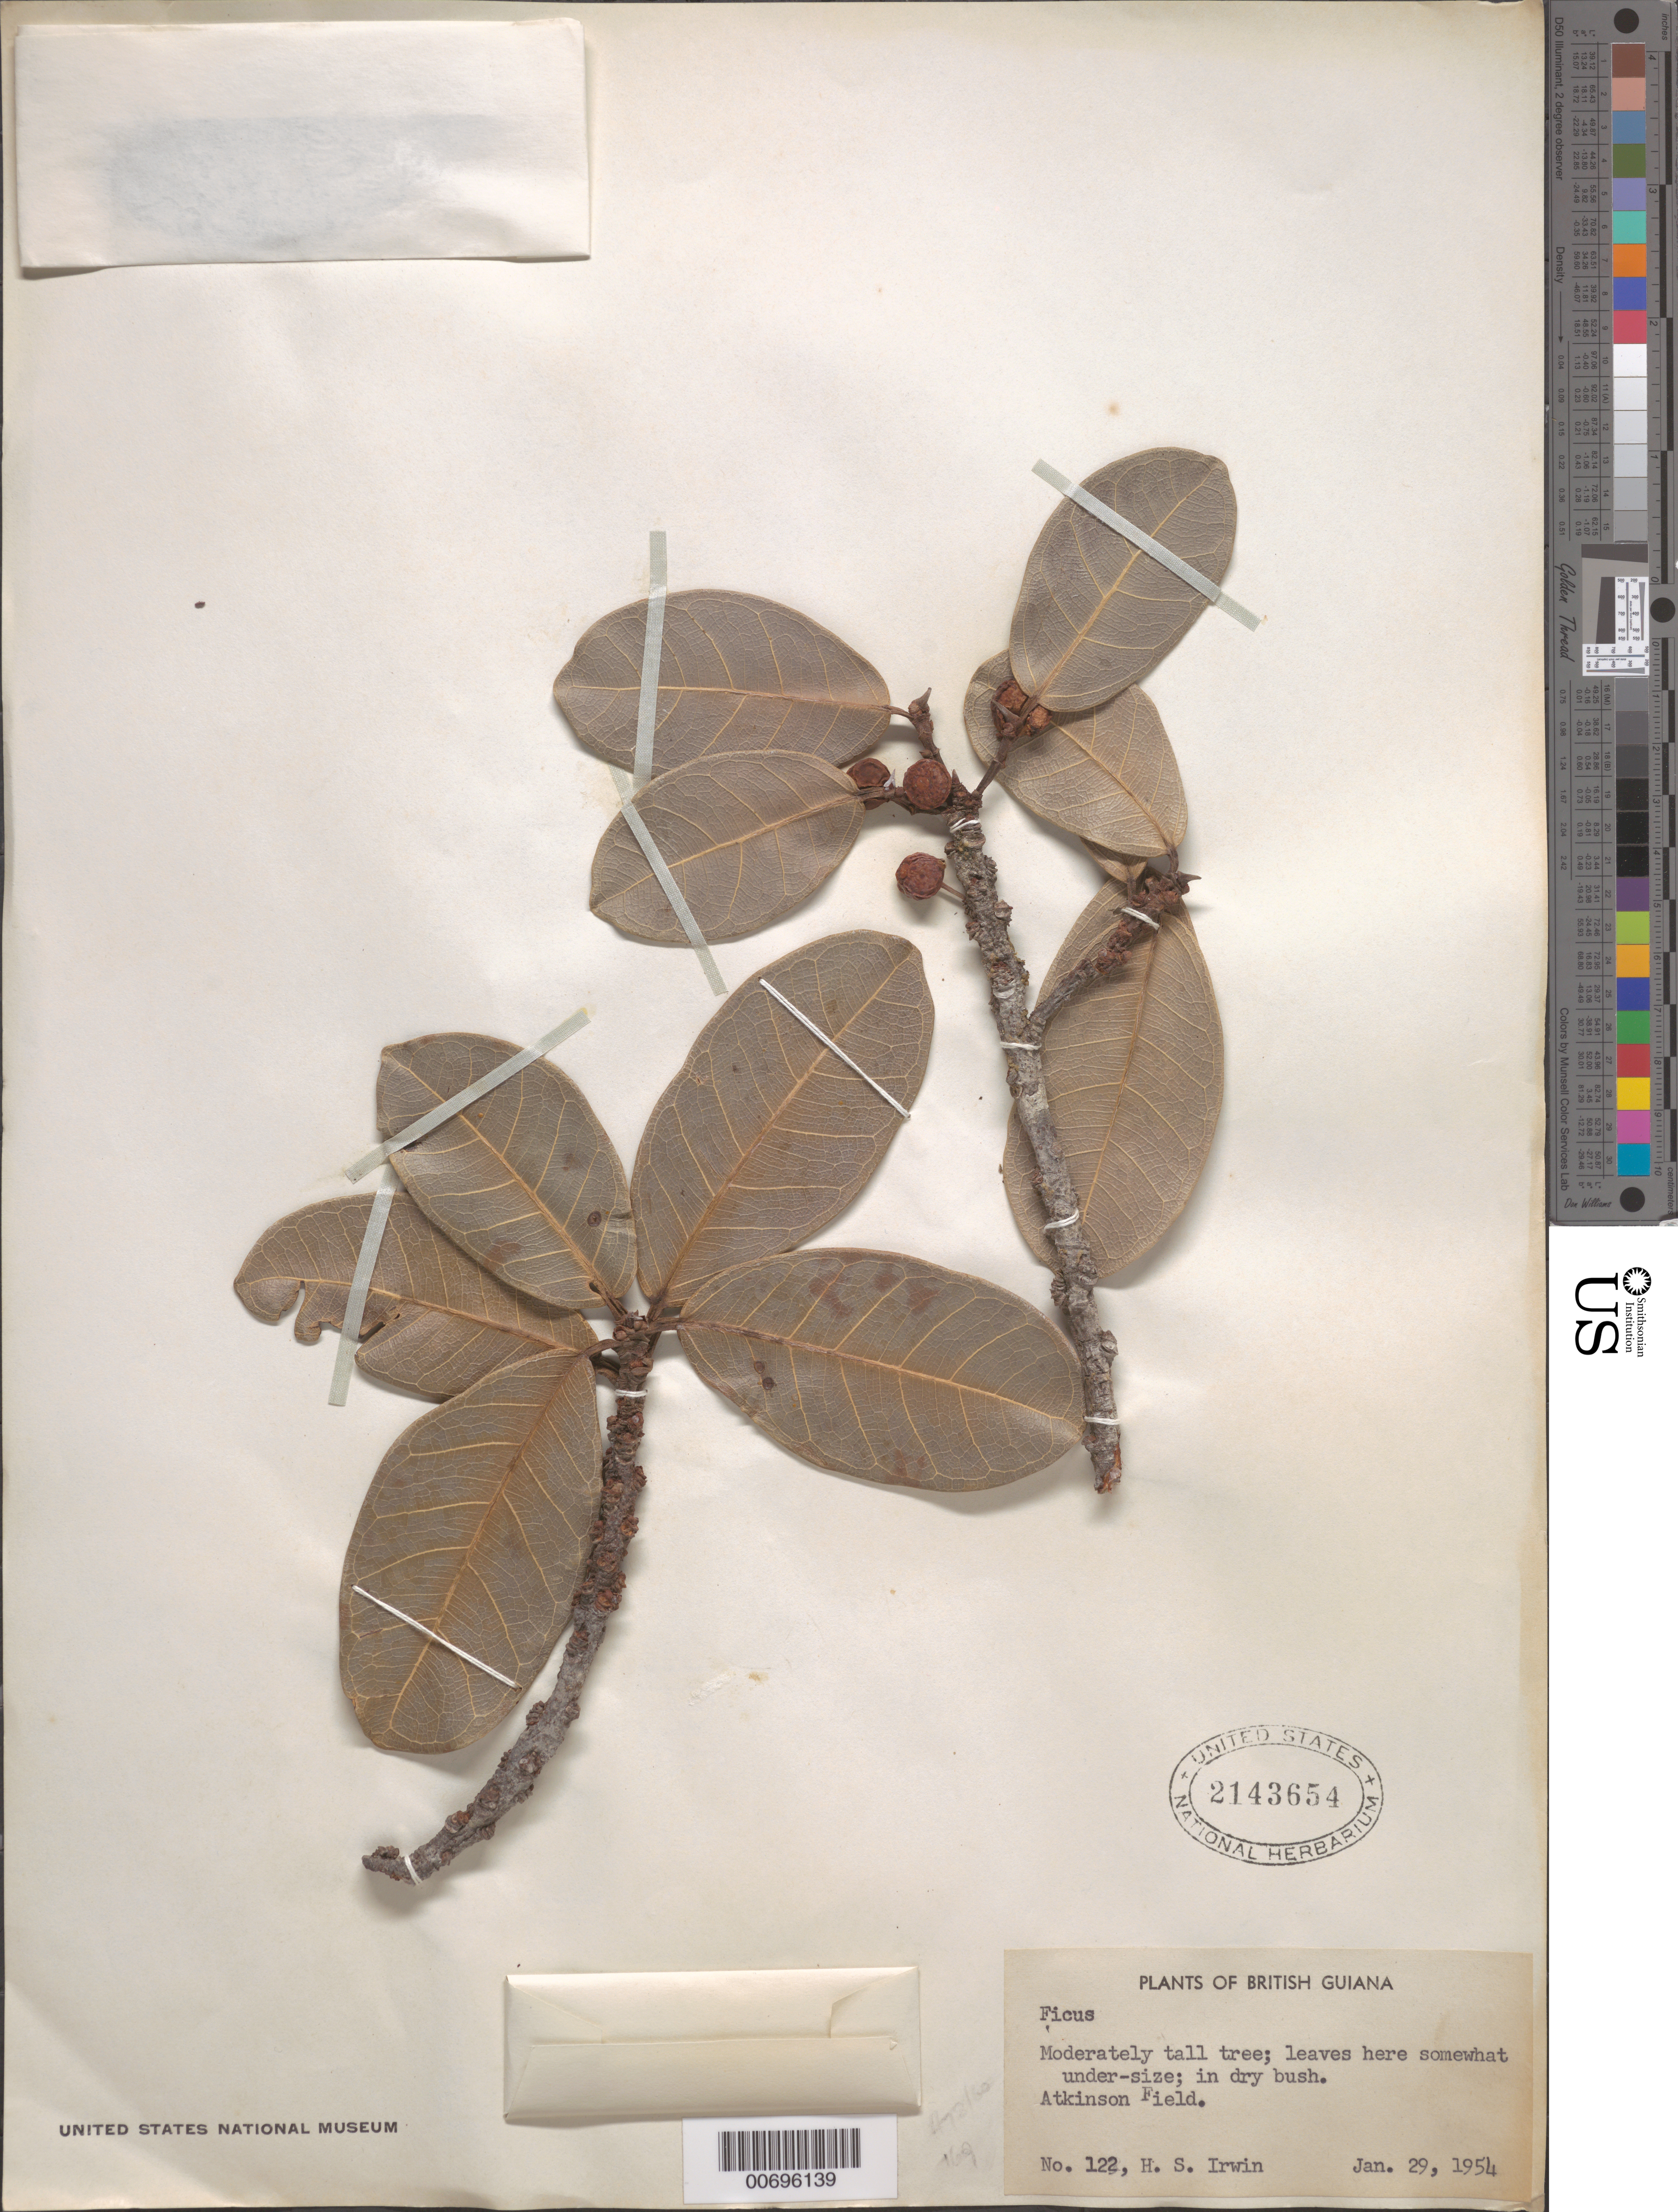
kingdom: Plantae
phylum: Tracheophyta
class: Magnoliopsida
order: Rosales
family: Moraceae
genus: Ficus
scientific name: Ficus guianensis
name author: Desv. ex Ham.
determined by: Mitidieri, Nicole, (WIS), University of Wisconsin - Madison (UNITED STATES)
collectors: H. Irwin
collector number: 122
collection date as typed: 29-Jan-54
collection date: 1954-01-29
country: Guyana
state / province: Demerara-Mahaica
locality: Atkinson Field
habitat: Dry areas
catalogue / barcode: US 2143654